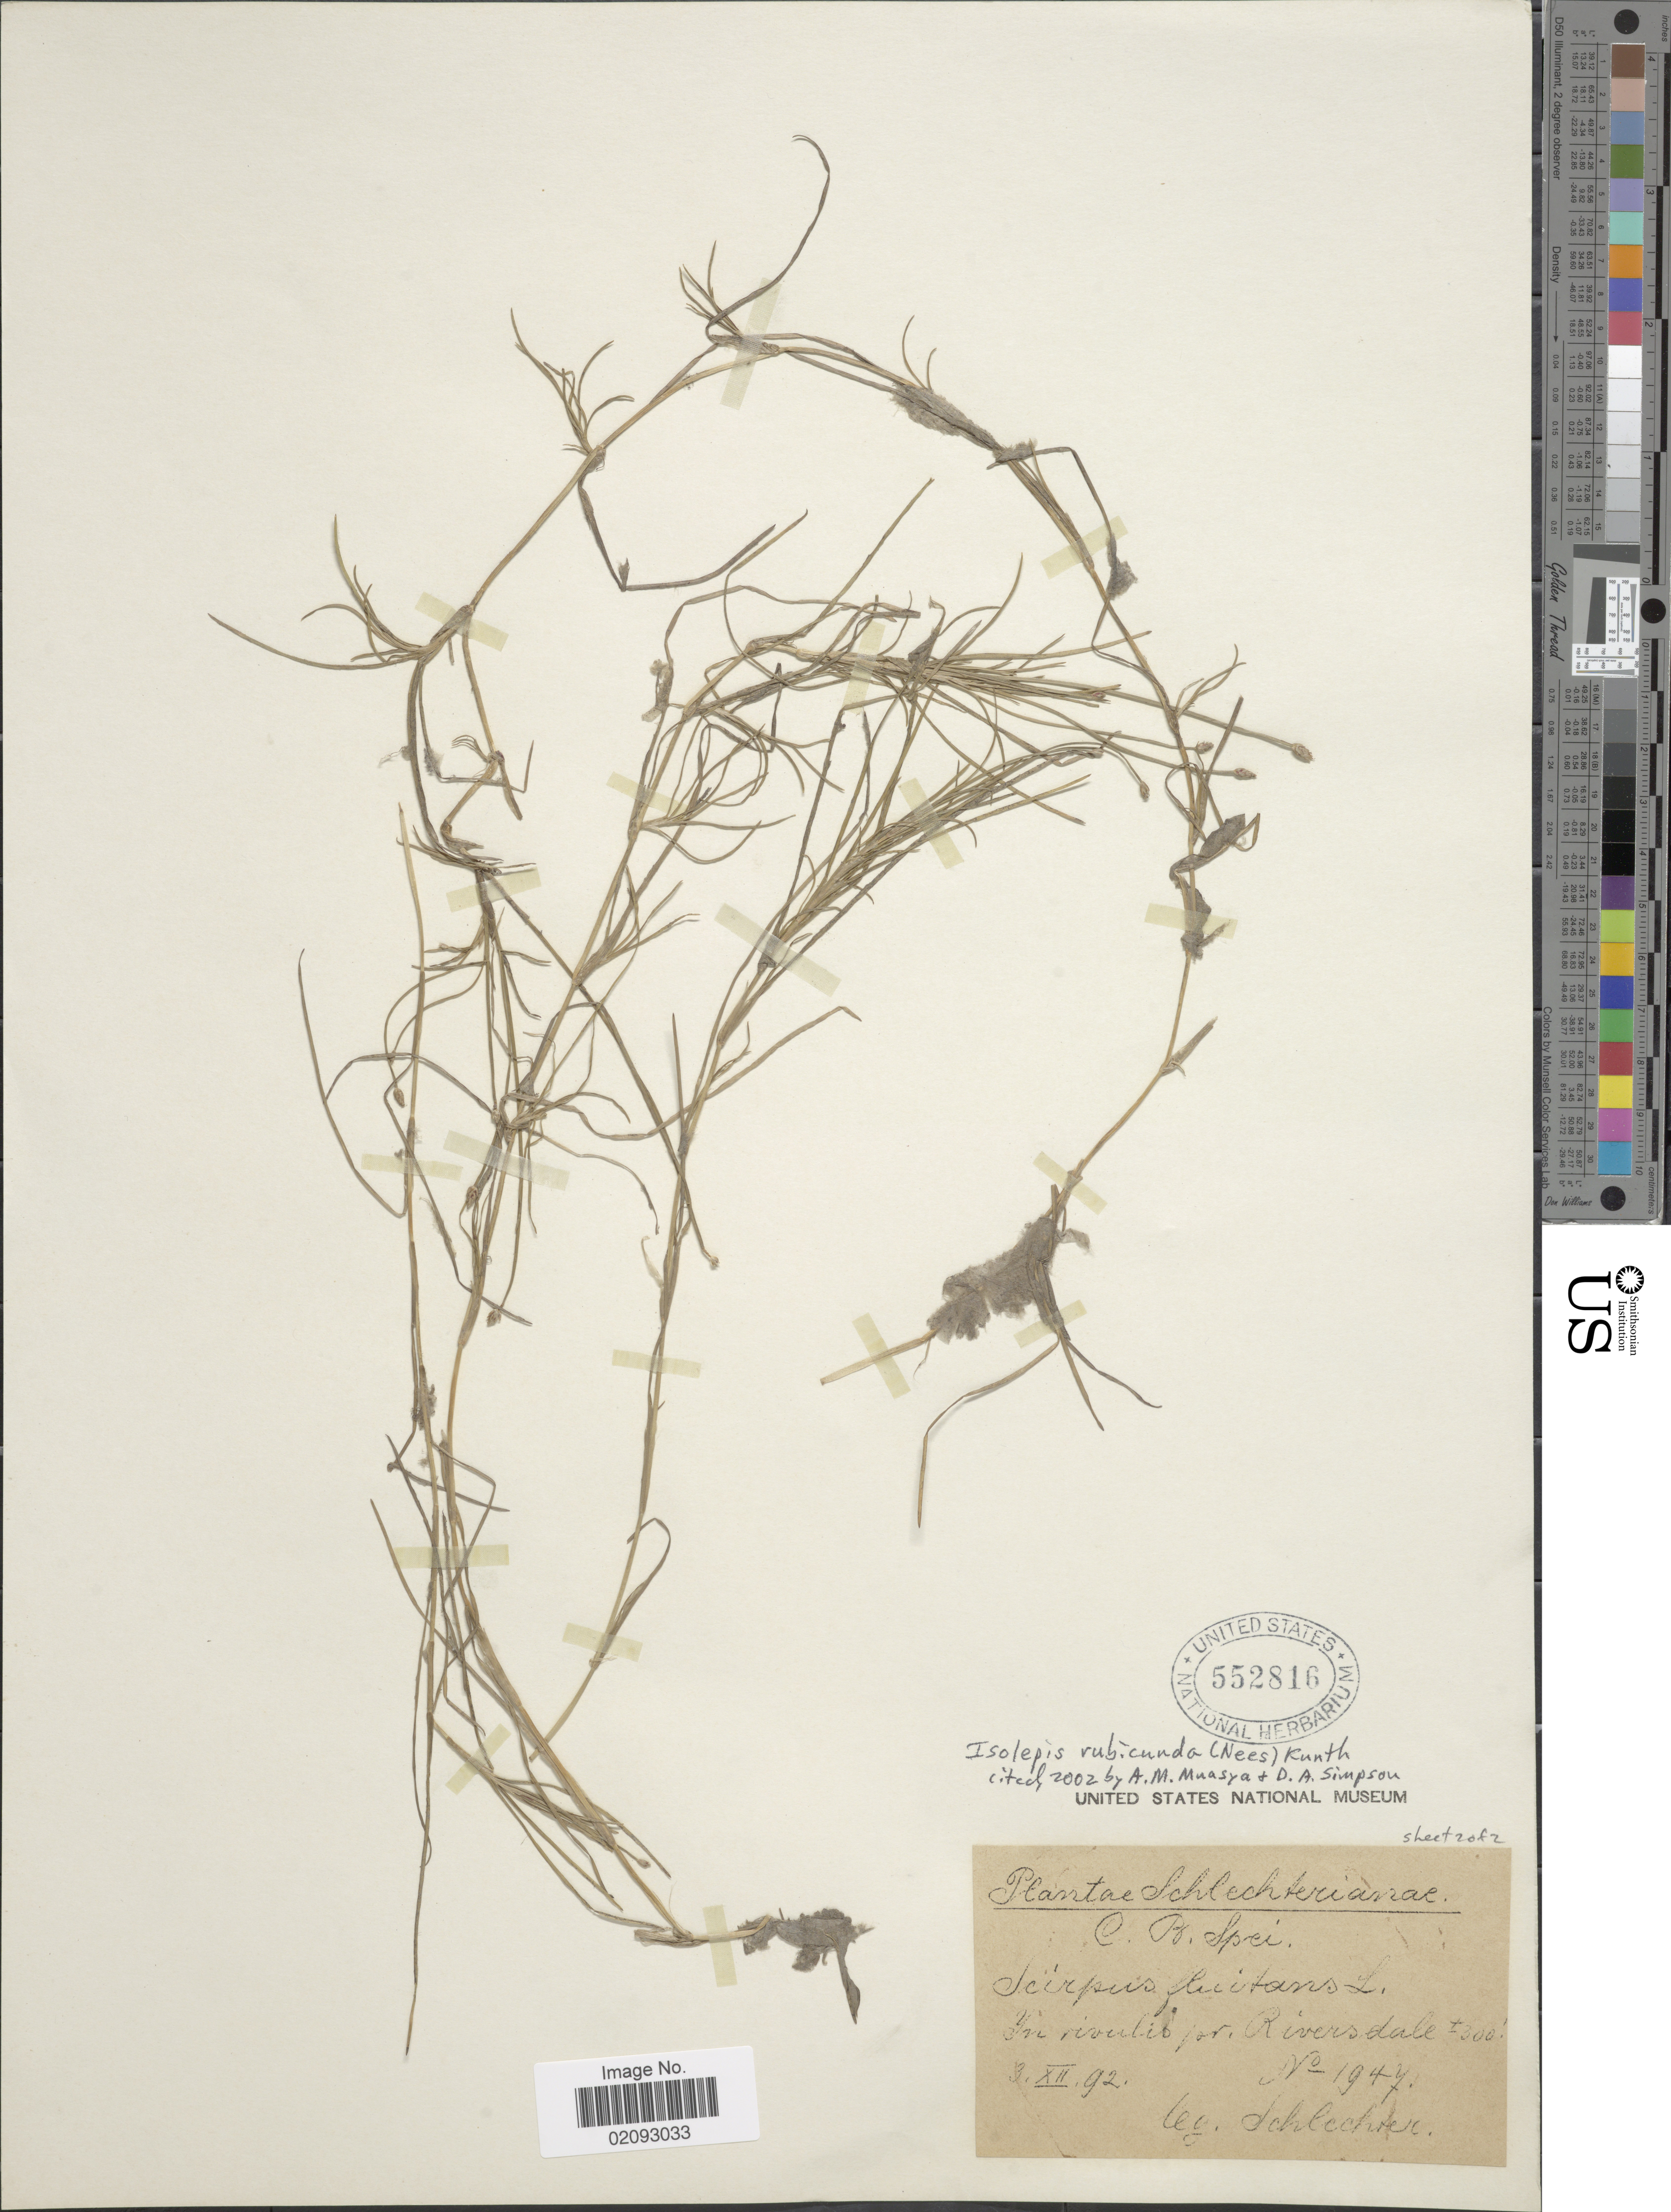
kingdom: Plantae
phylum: Tracheophyta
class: Liliopsida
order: Poales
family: Cyperaceae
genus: Isolepis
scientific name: Isolepis rubicunda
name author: Kunth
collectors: Schlechter, --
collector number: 1947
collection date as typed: Transcribed d/m/y: 3/12/92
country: South Africa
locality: In rivulis pr Riversdale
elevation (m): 91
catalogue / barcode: US 552816